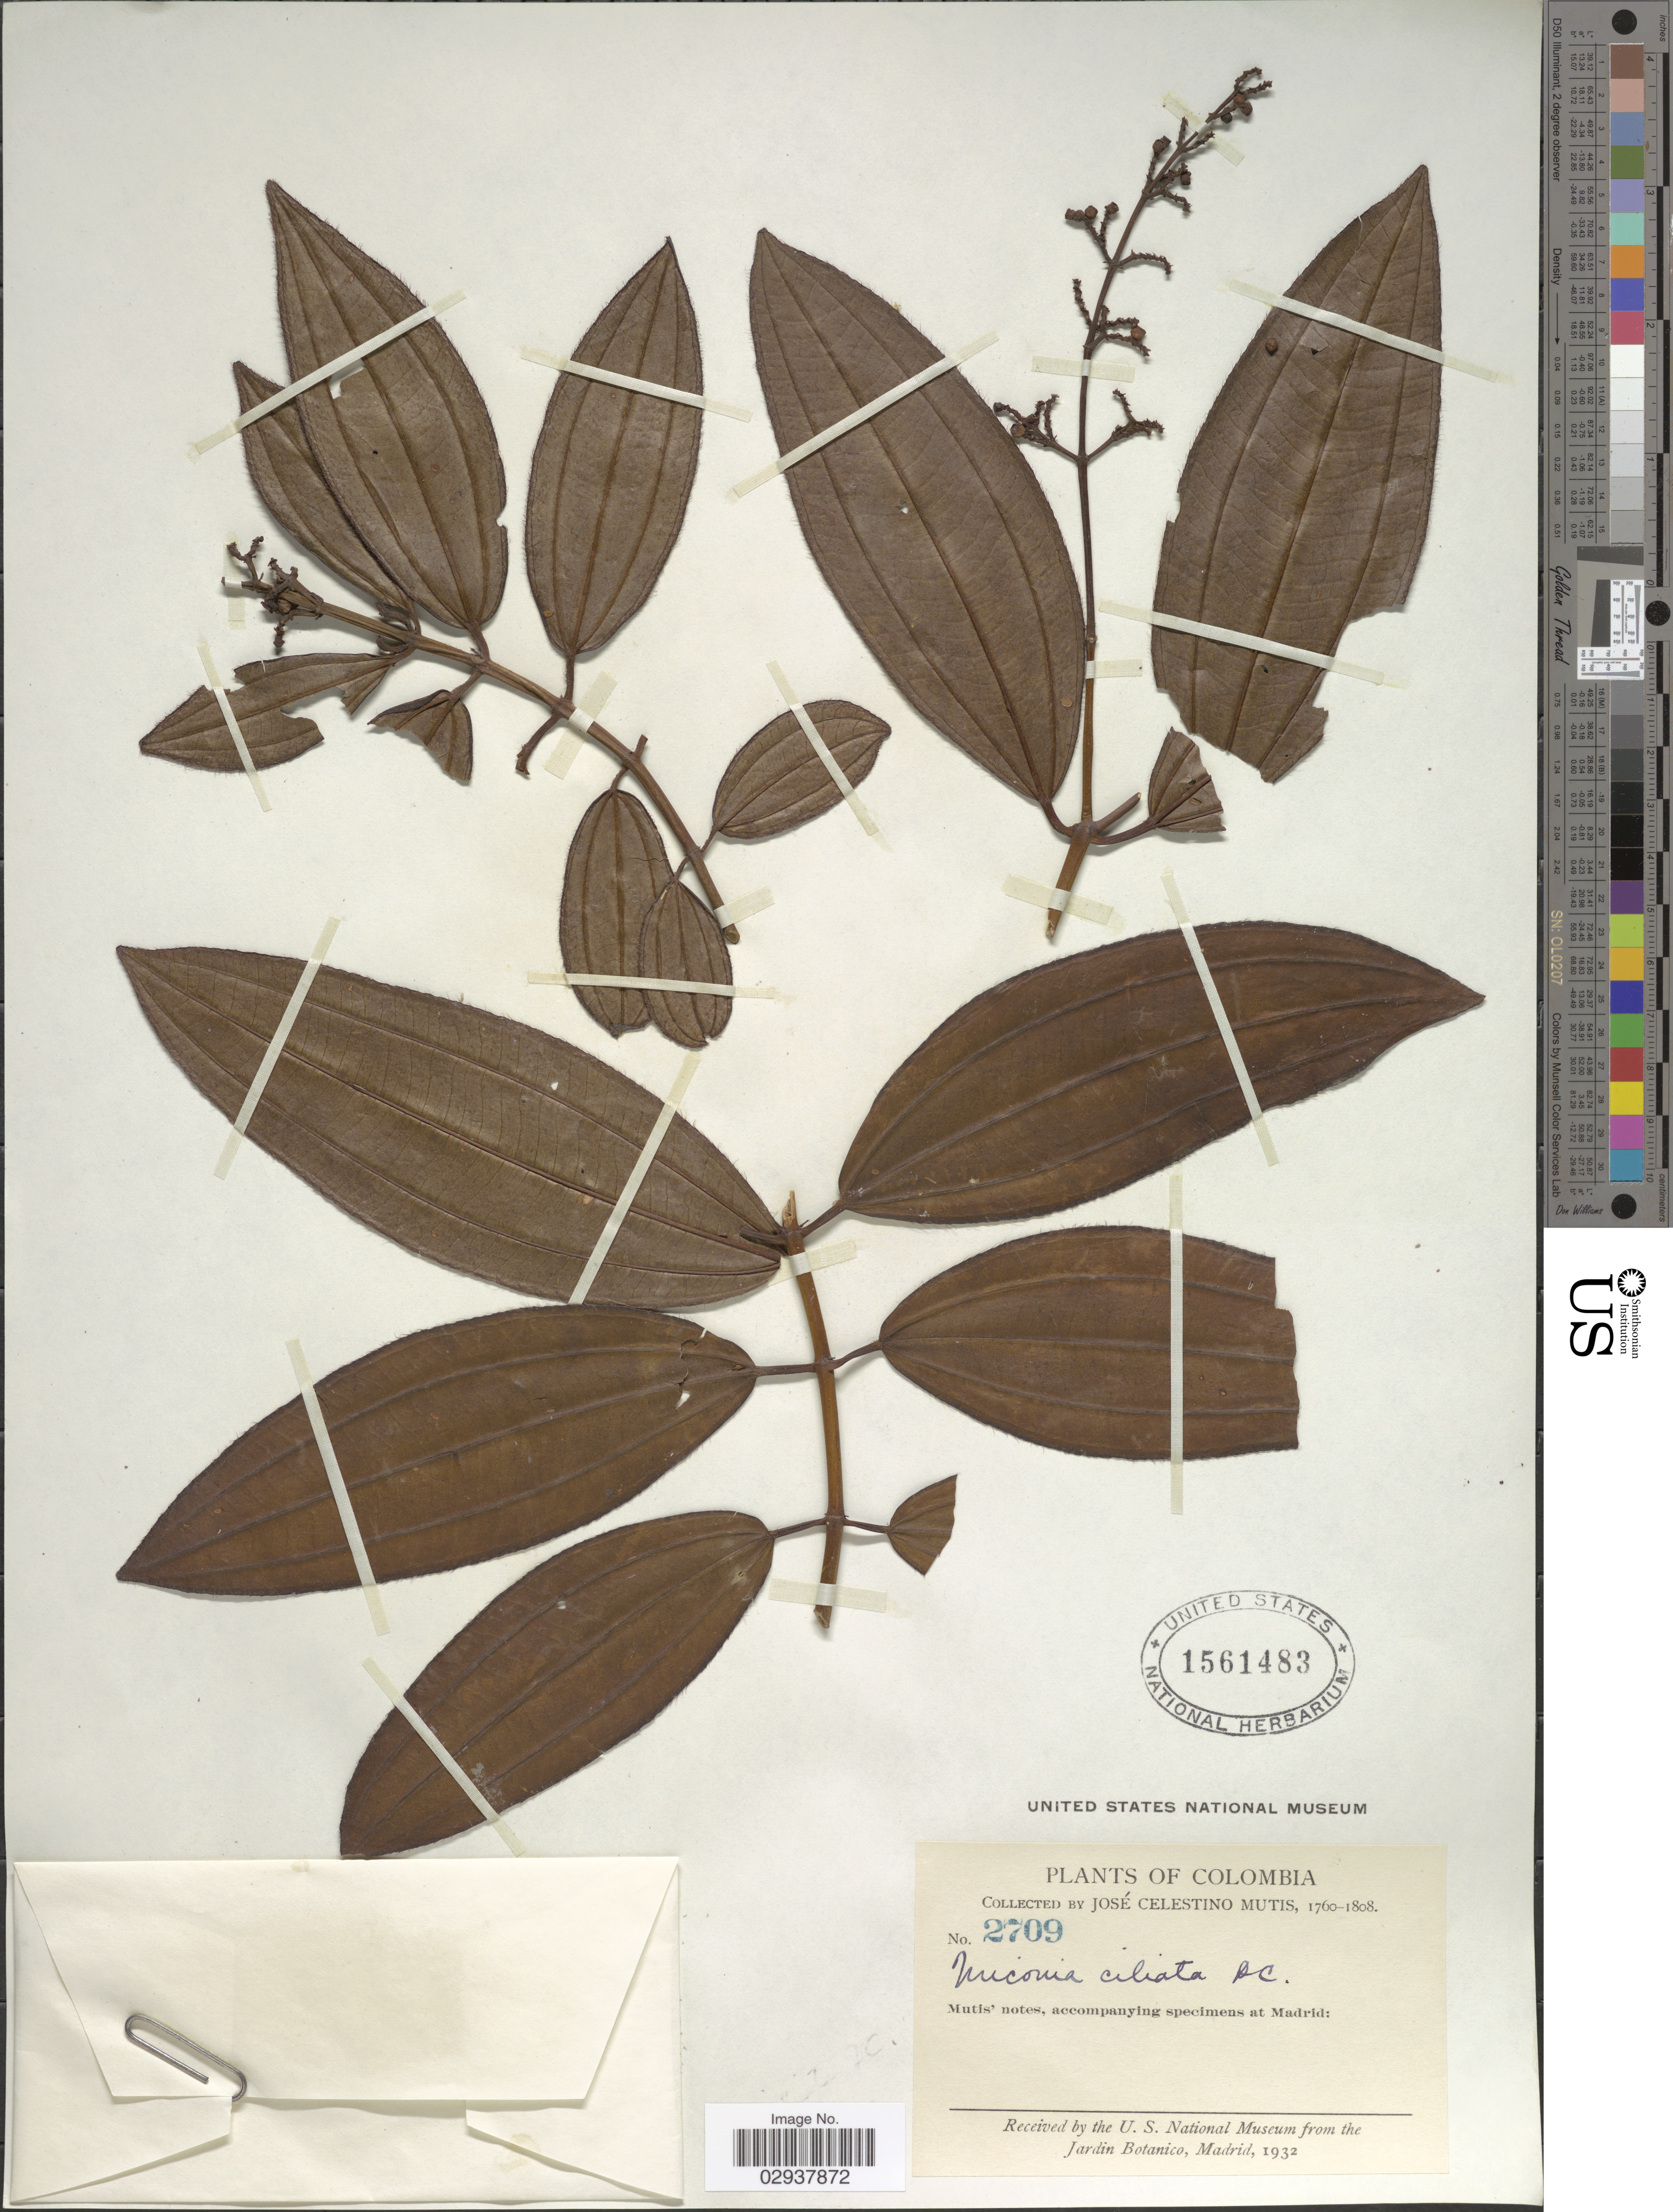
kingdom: Plantae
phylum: Tracheophyta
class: Magnoliopsida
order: Myrtales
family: Melastomataceae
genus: Miconia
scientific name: Miconia ciliata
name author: (Rich.) DC.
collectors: J. C. B. Mutis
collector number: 2709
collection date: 1760/1808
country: Colombia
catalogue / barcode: US 1561483